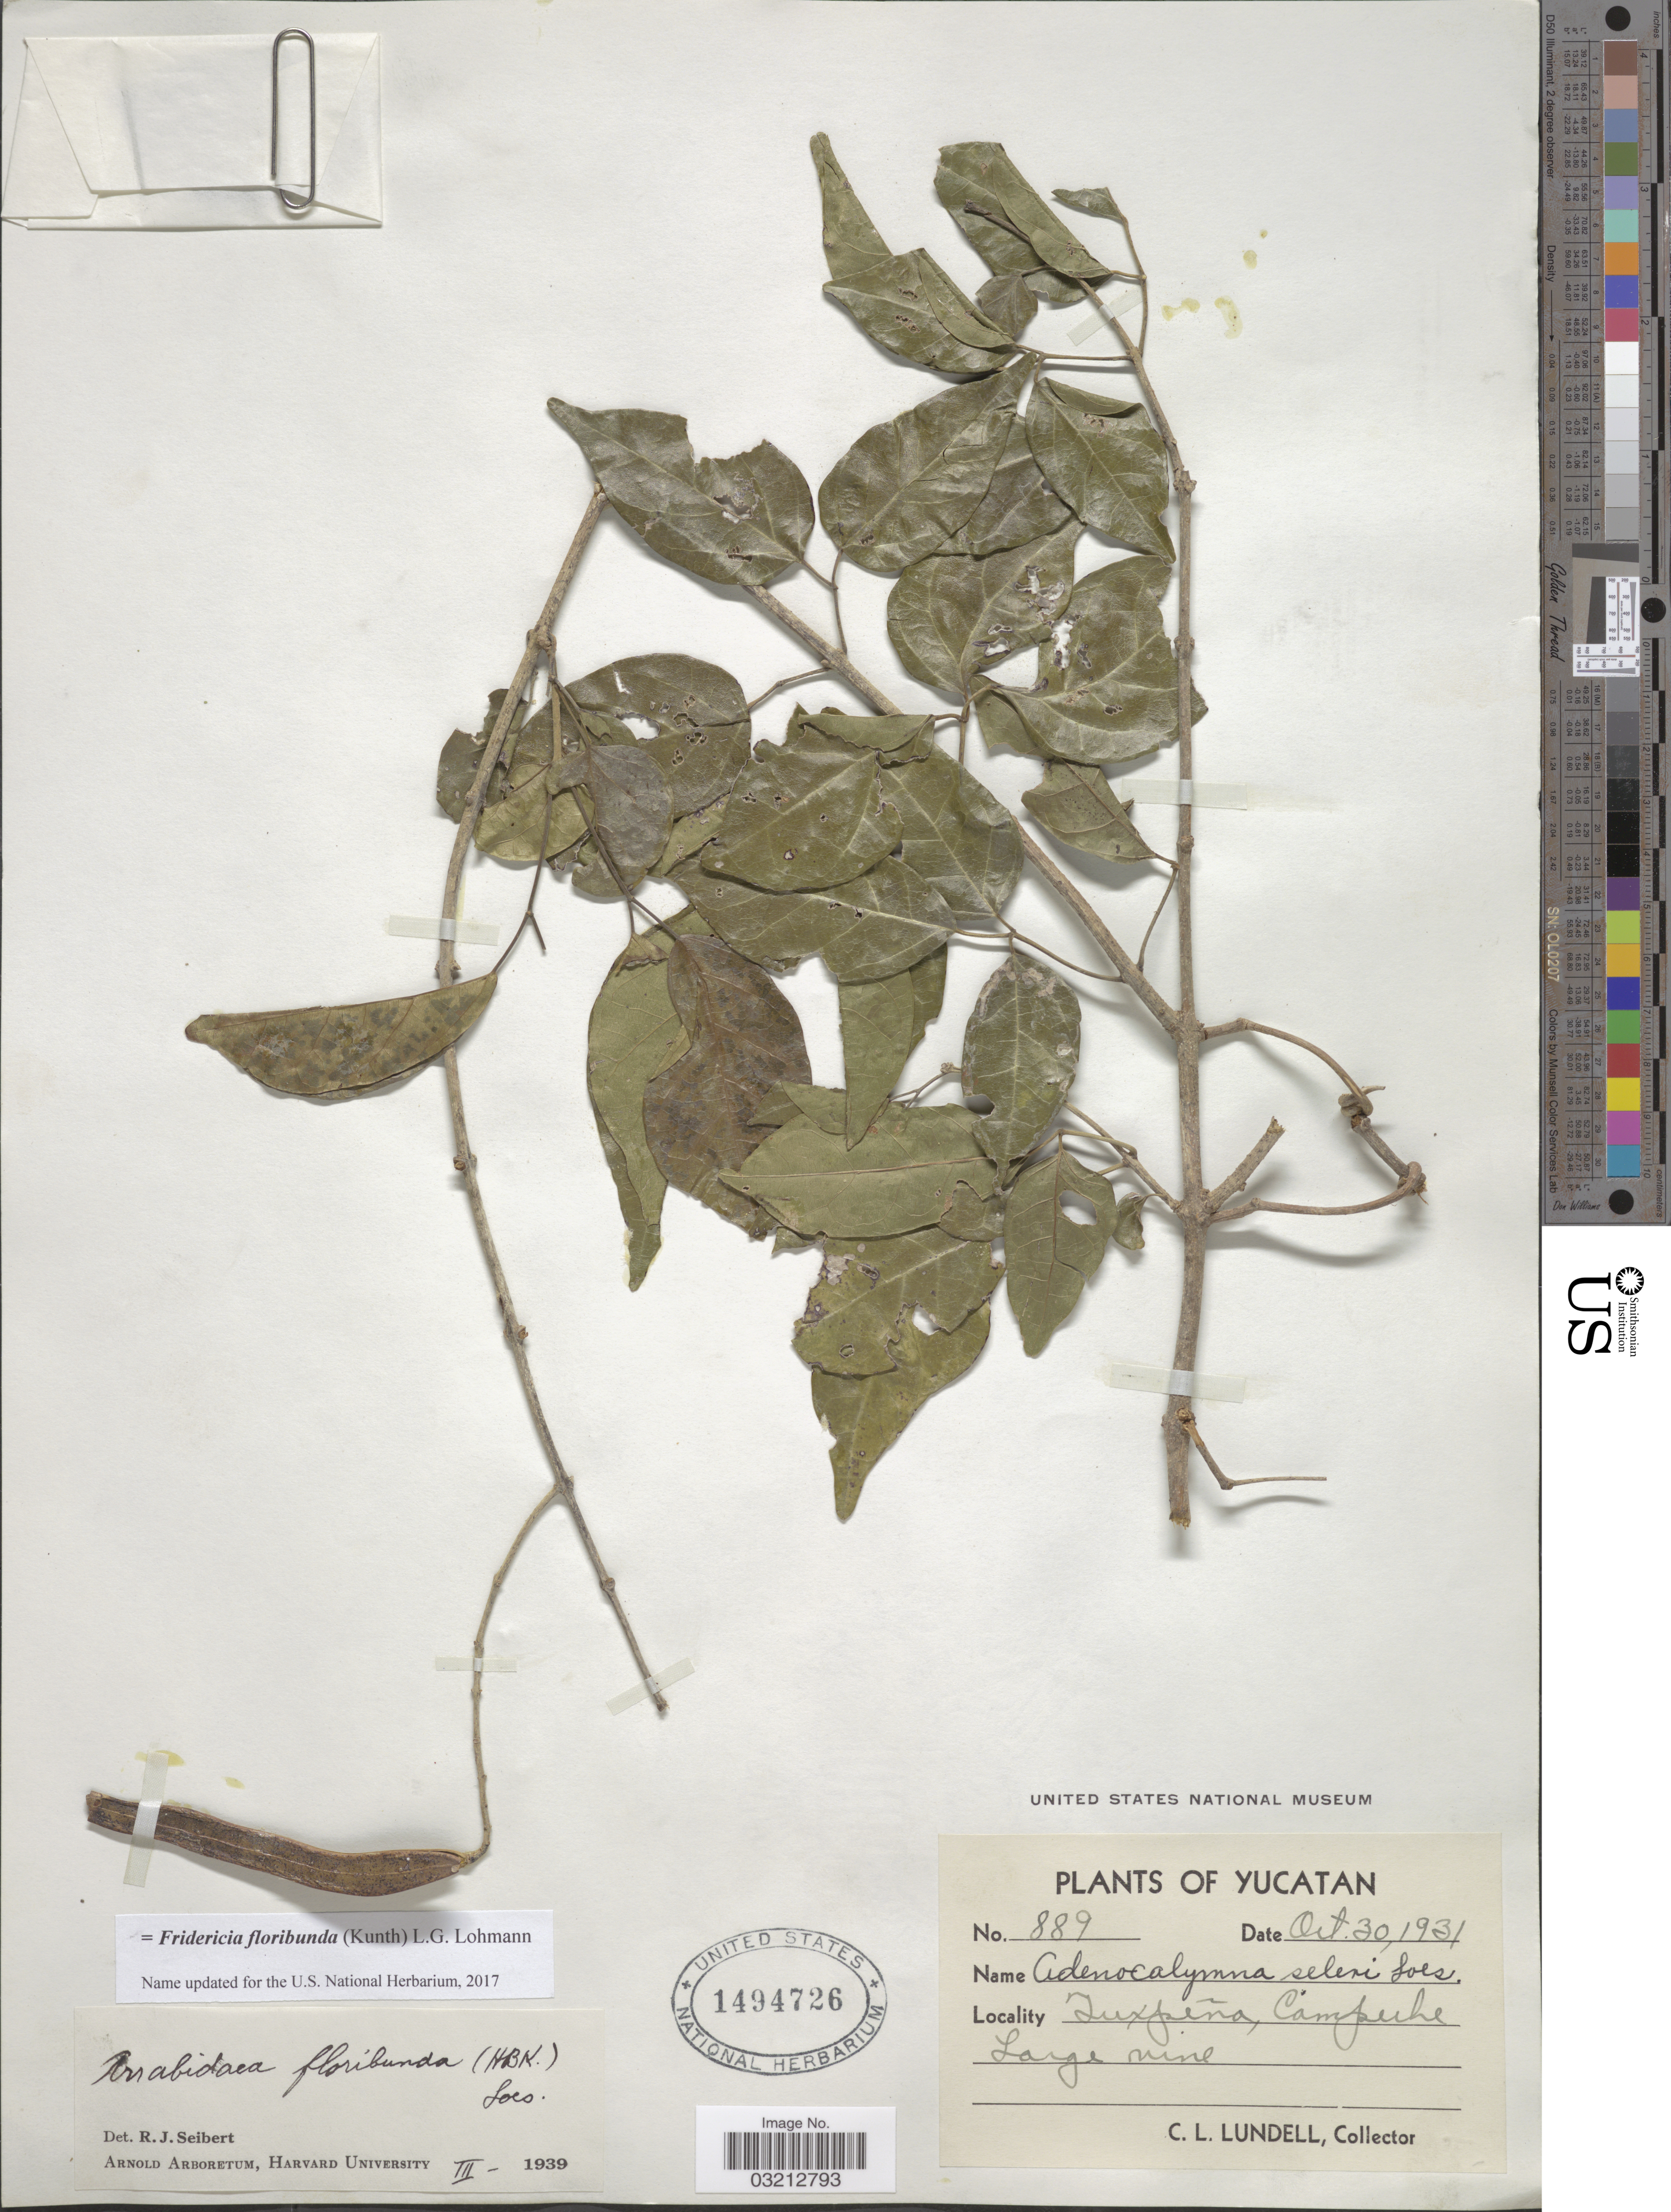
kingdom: Plantae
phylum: Tracheophyta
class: Magnoliopsida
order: Lamiales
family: Bignoniaceae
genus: Fridericia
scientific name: Fridericia floribunda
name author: (Kunth) L.G. Lohmann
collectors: C. L. Lundell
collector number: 889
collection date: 1931-10-30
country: Mexico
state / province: Campeche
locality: Tuxpeña.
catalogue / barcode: US 1494726